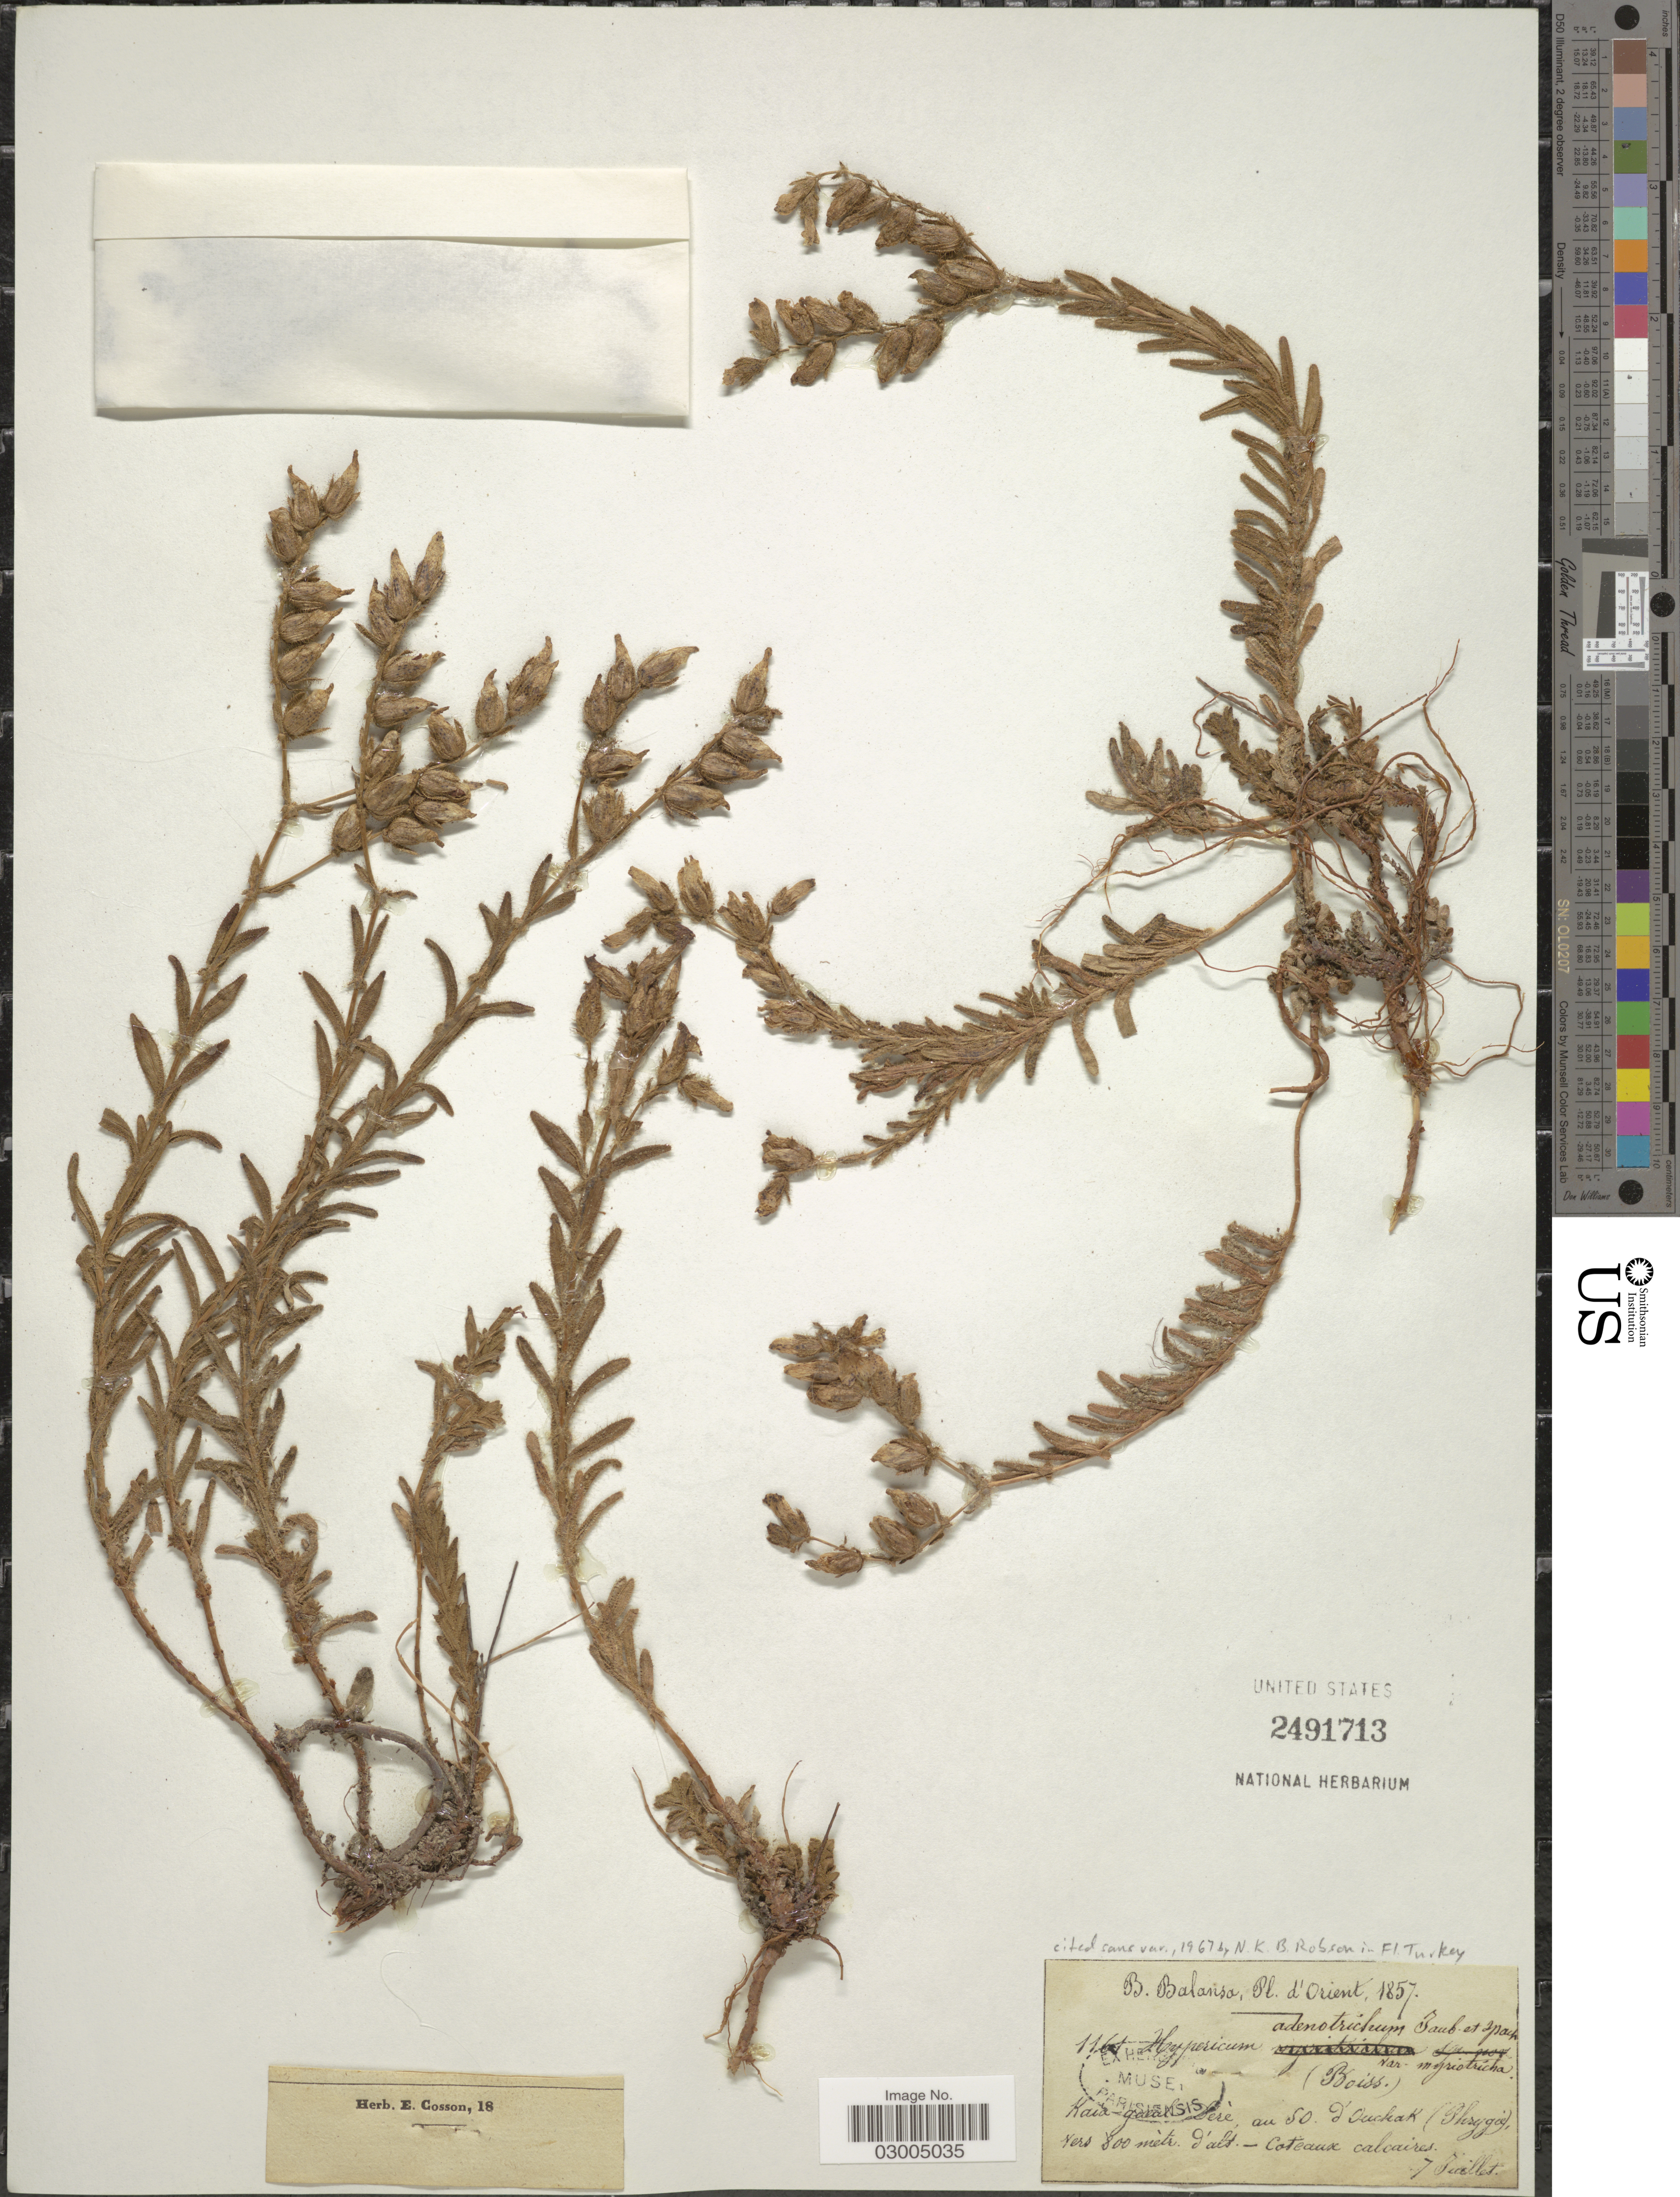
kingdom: Plantae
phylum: Tracheophyta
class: Magnoliopsida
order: Malpighiales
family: Hypericaceae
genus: Hypericum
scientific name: Hypericum adenotrichum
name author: Spach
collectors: B. Balansa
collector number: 1164*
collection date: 1857-07-07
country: Turkey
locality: D'Orient. Kaia-gaal Serie, au SO. d'Auckak (Phyrygie).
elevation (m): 800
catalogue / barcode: US 2491713